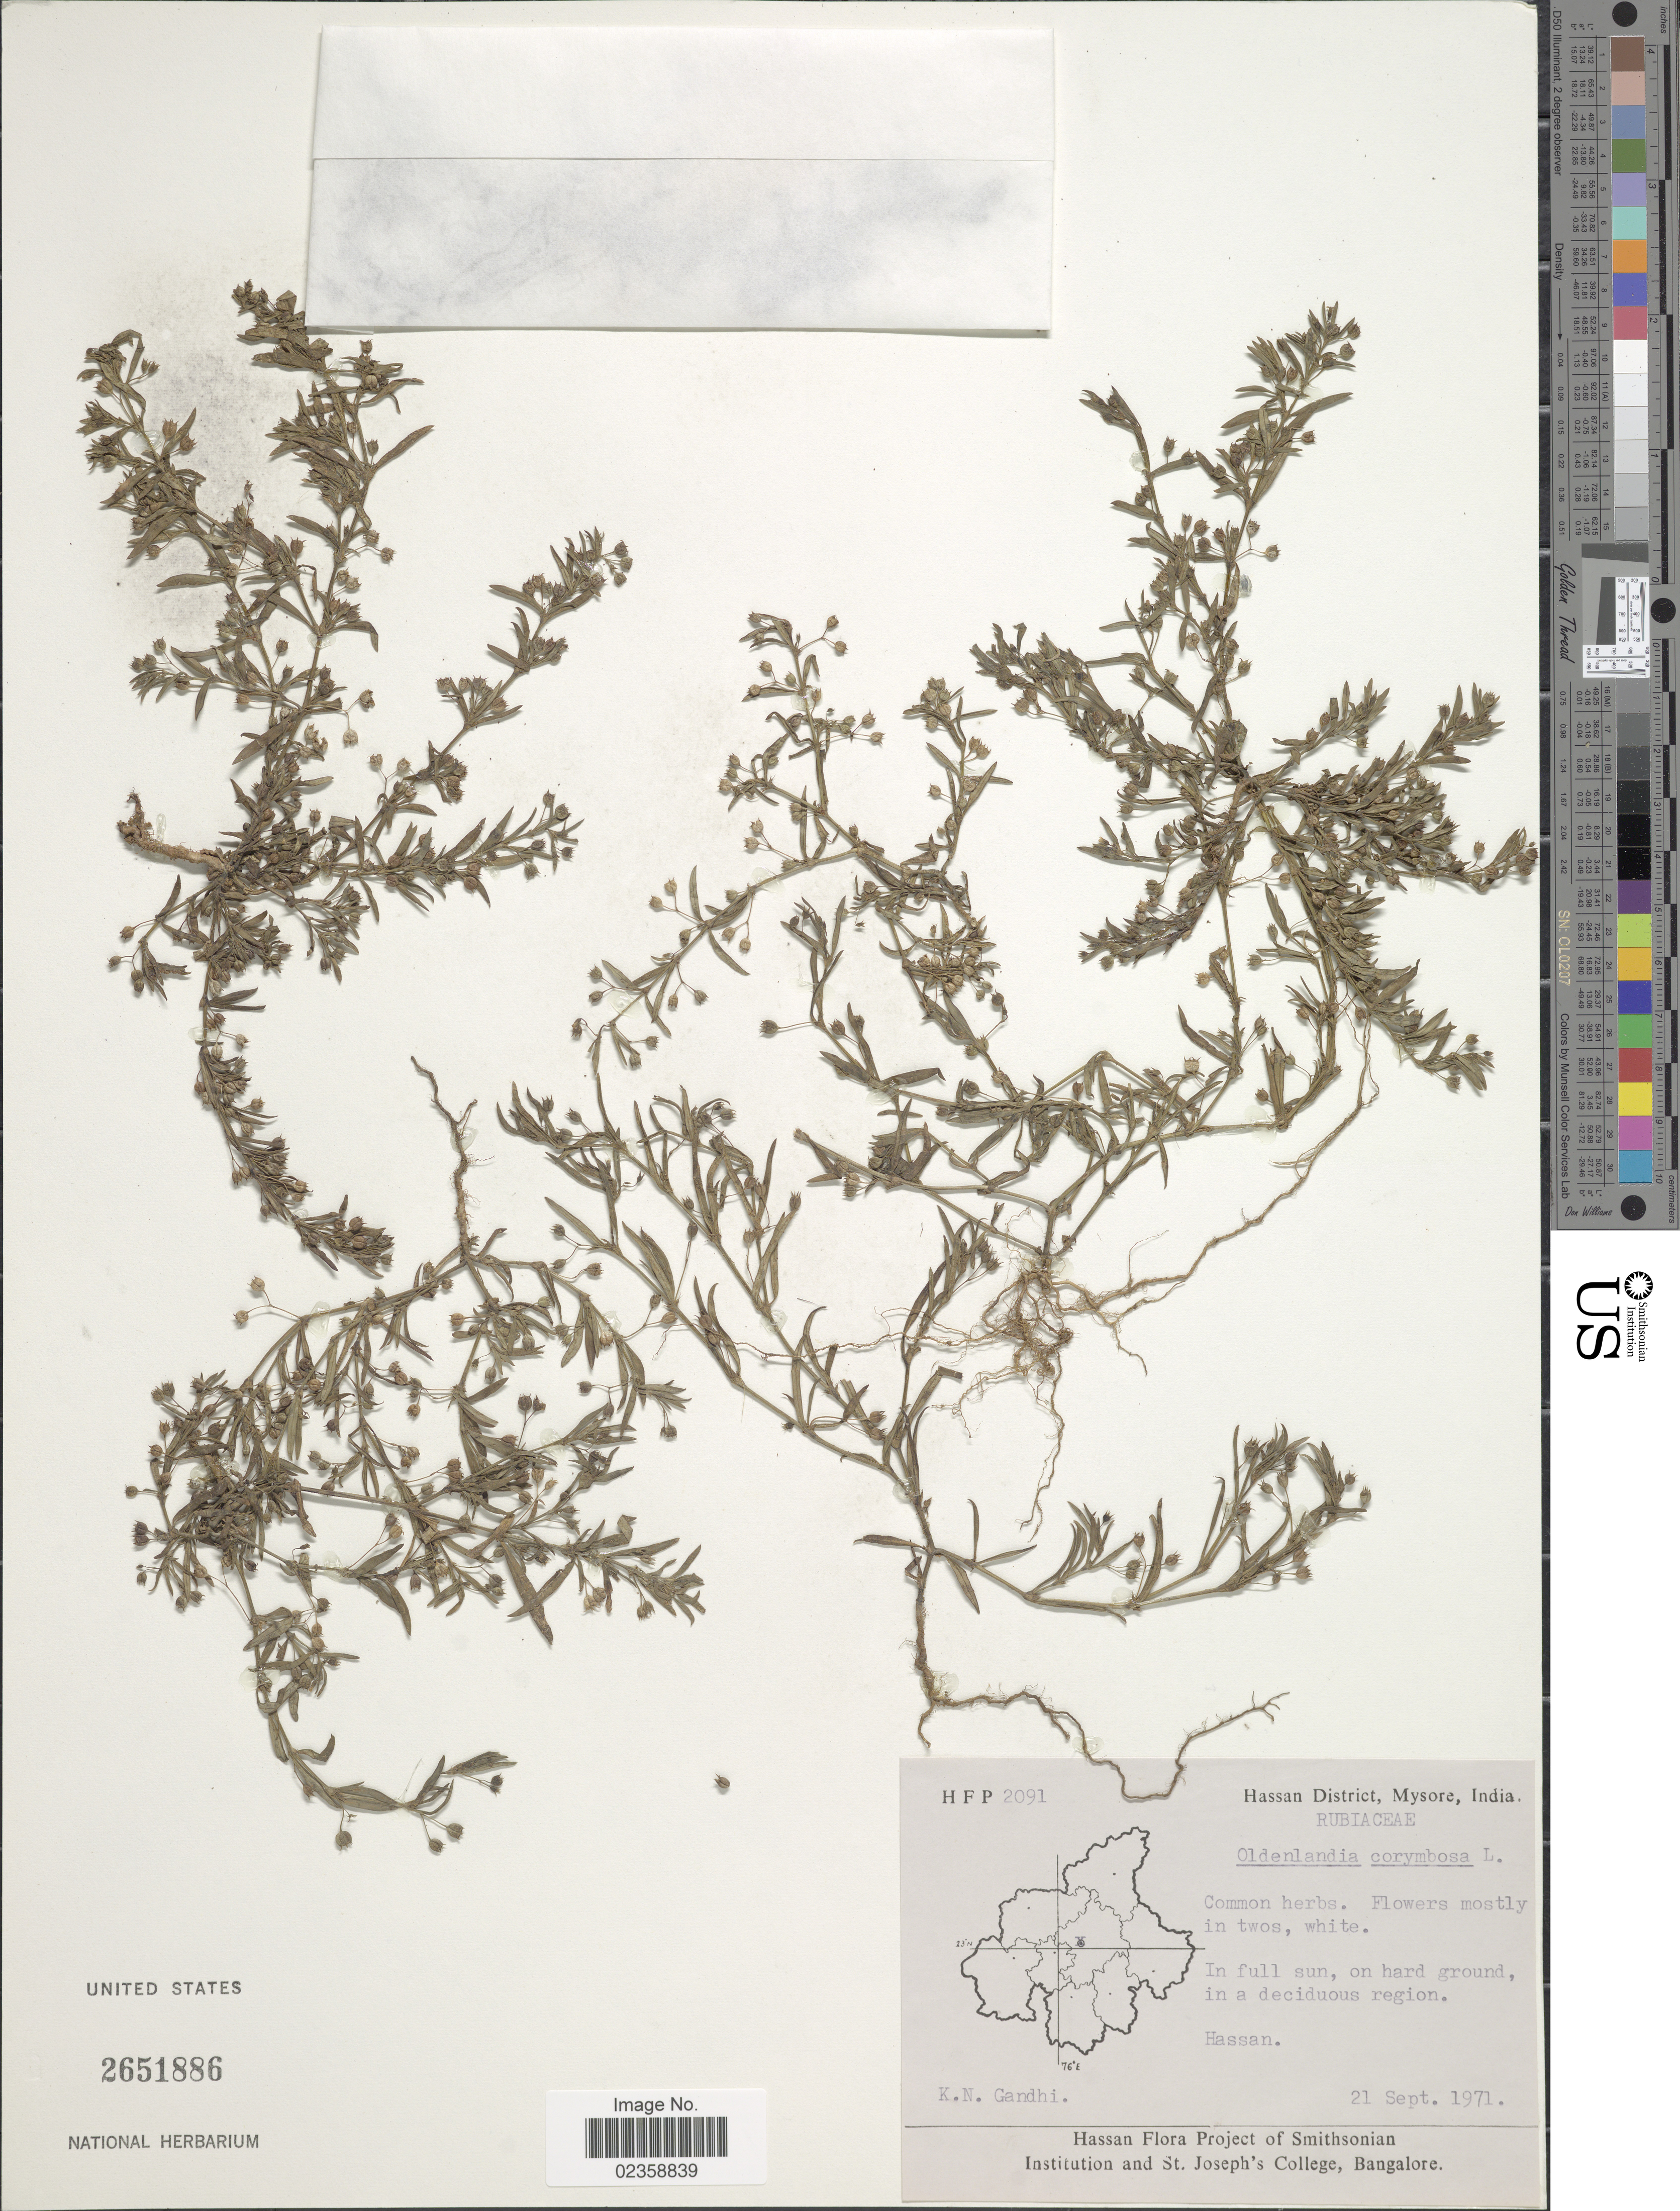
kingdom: Plantae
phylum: Tracheophyta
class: Magnoliopsida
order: Gentianales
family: Rubiaceae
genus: Oldenlandia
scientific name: Oldenlandia corymbosa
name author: L.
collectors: K. N. Gandhi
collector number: HFP2091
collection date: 1971-09-21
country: India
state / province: Karnataka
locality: Hassan District, Mysore. Hassan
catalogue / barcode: US 2651886